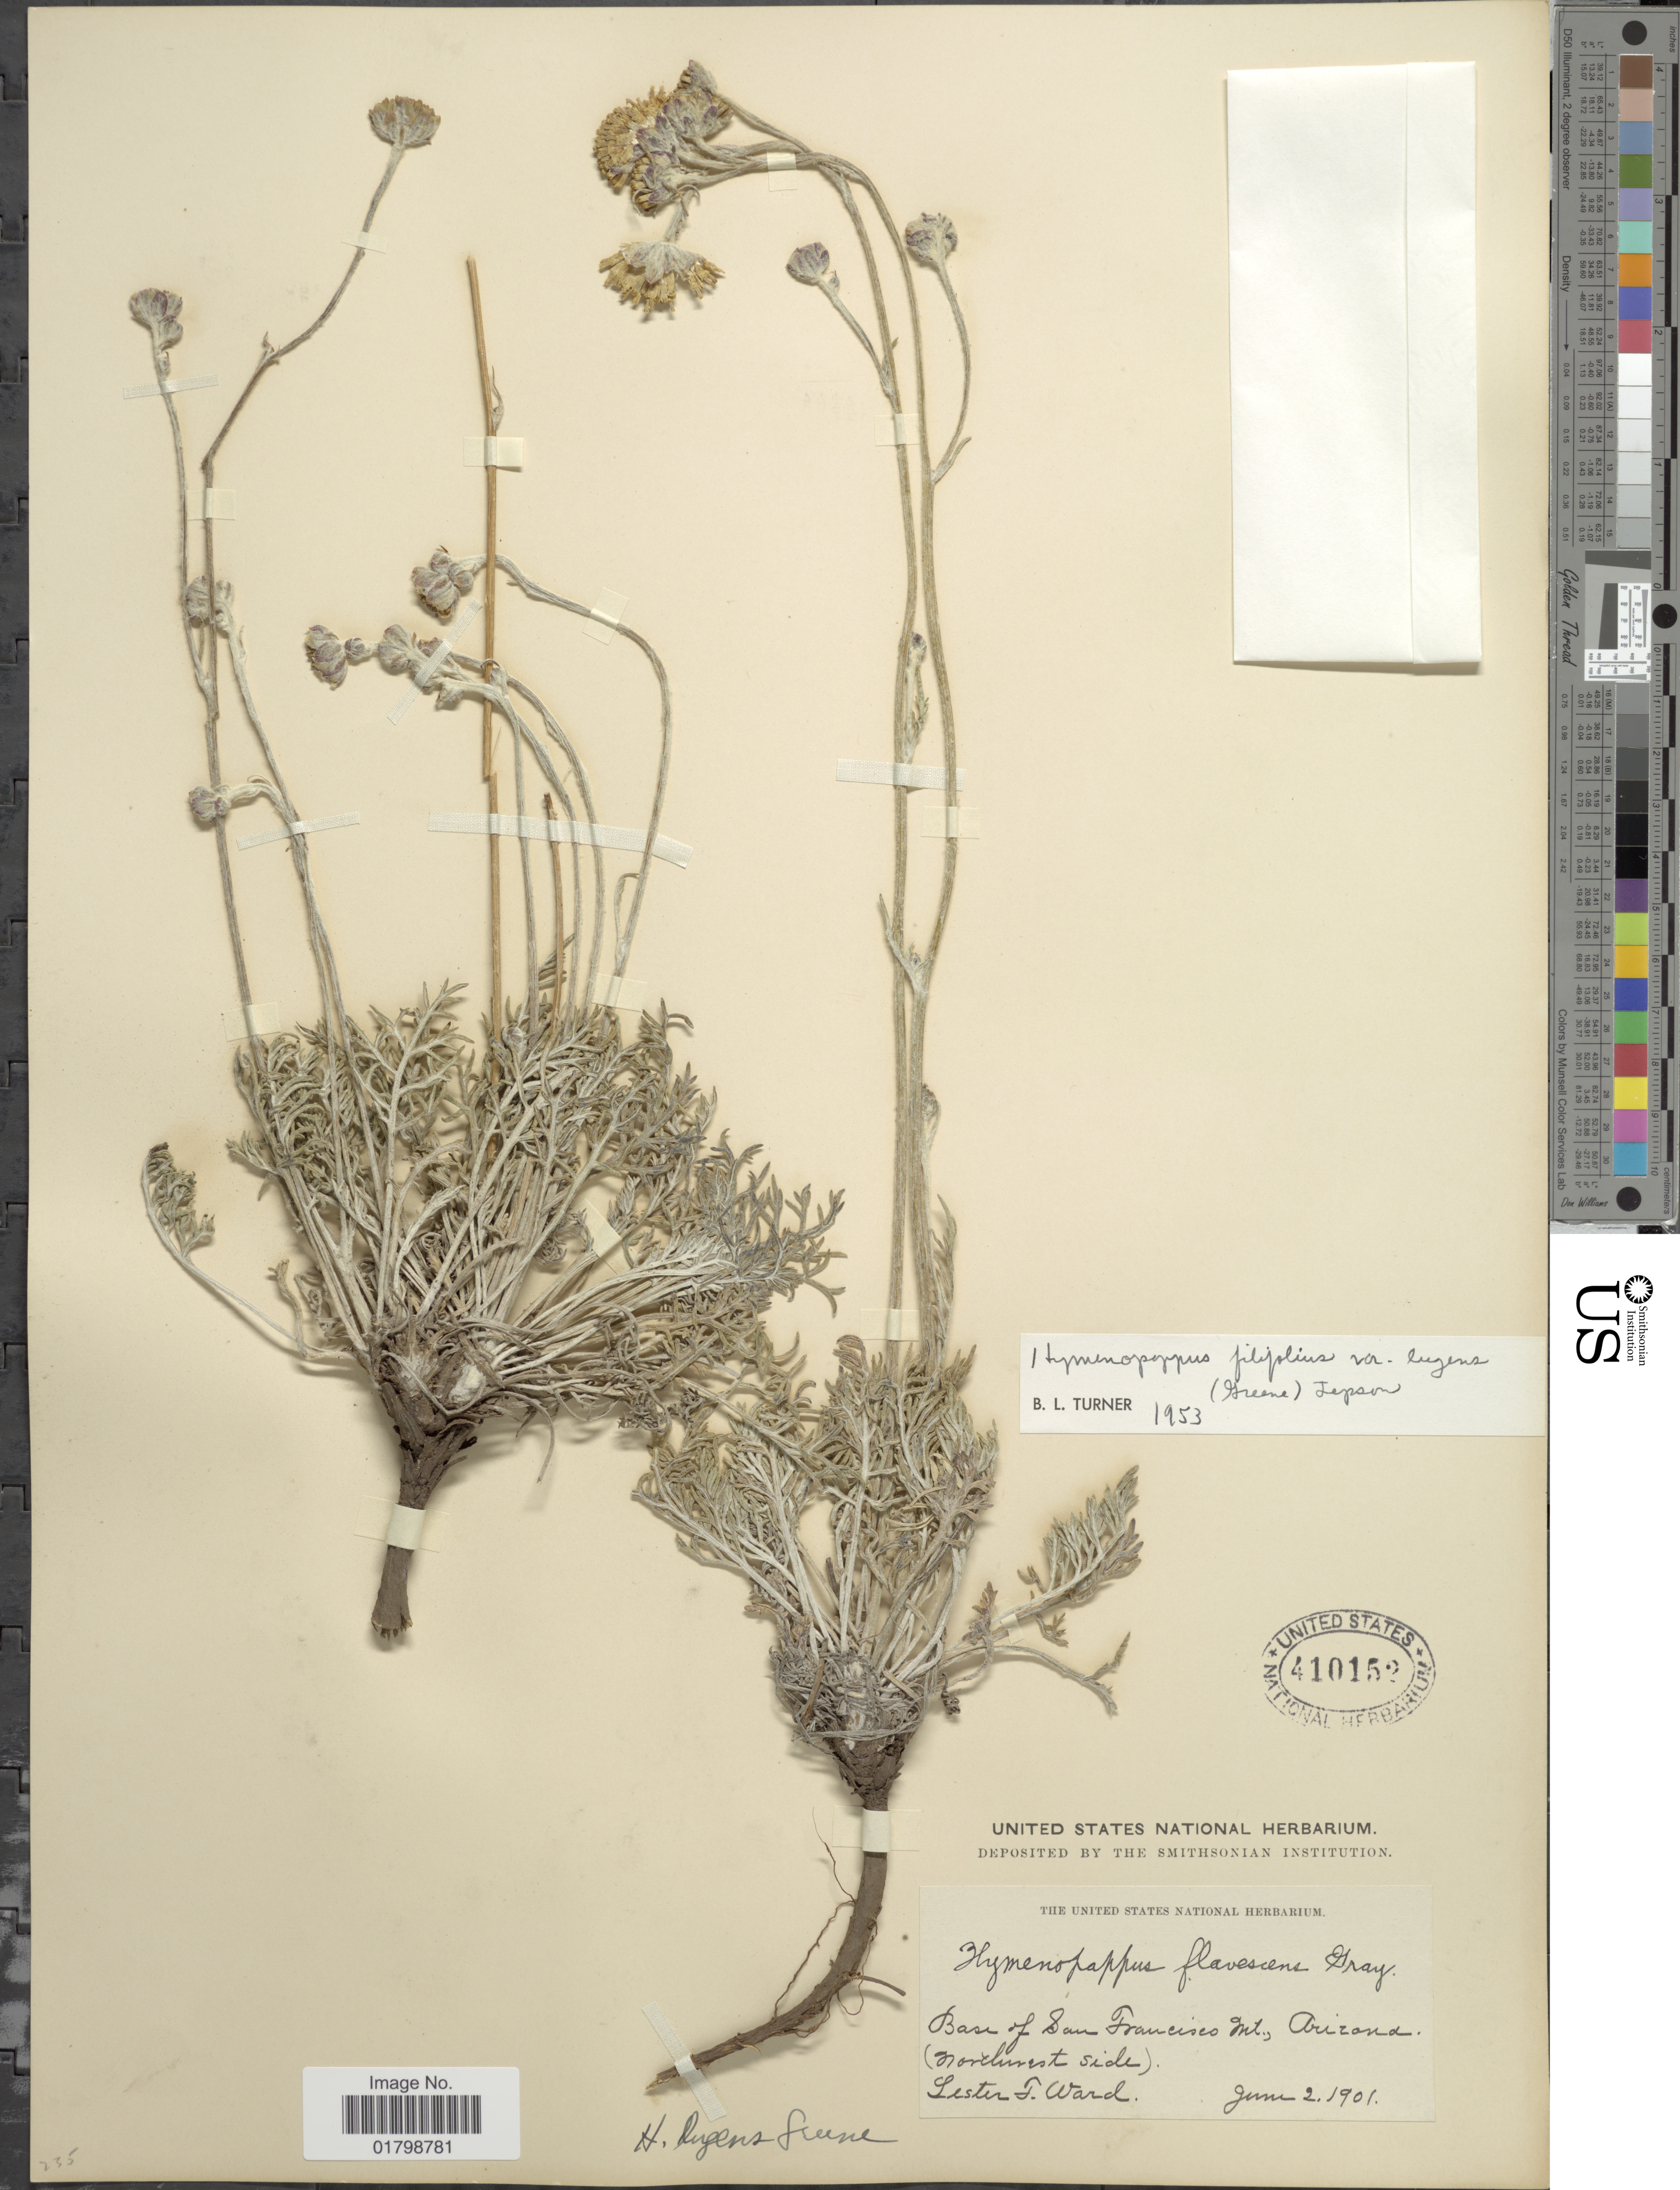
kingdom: Plantae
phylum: Tracheophyta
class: Magnoliopsida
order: Asterales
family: Asteraceae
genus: Hymenopappus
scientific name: Hymenopappus filifolius var. lugens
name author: (Greene) Jeps.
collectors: L. F. Ward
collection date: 1901-06-02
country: United States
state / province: Arizona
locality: Base of San Francisco Mt. (Northwest side)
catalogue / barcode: US 410152